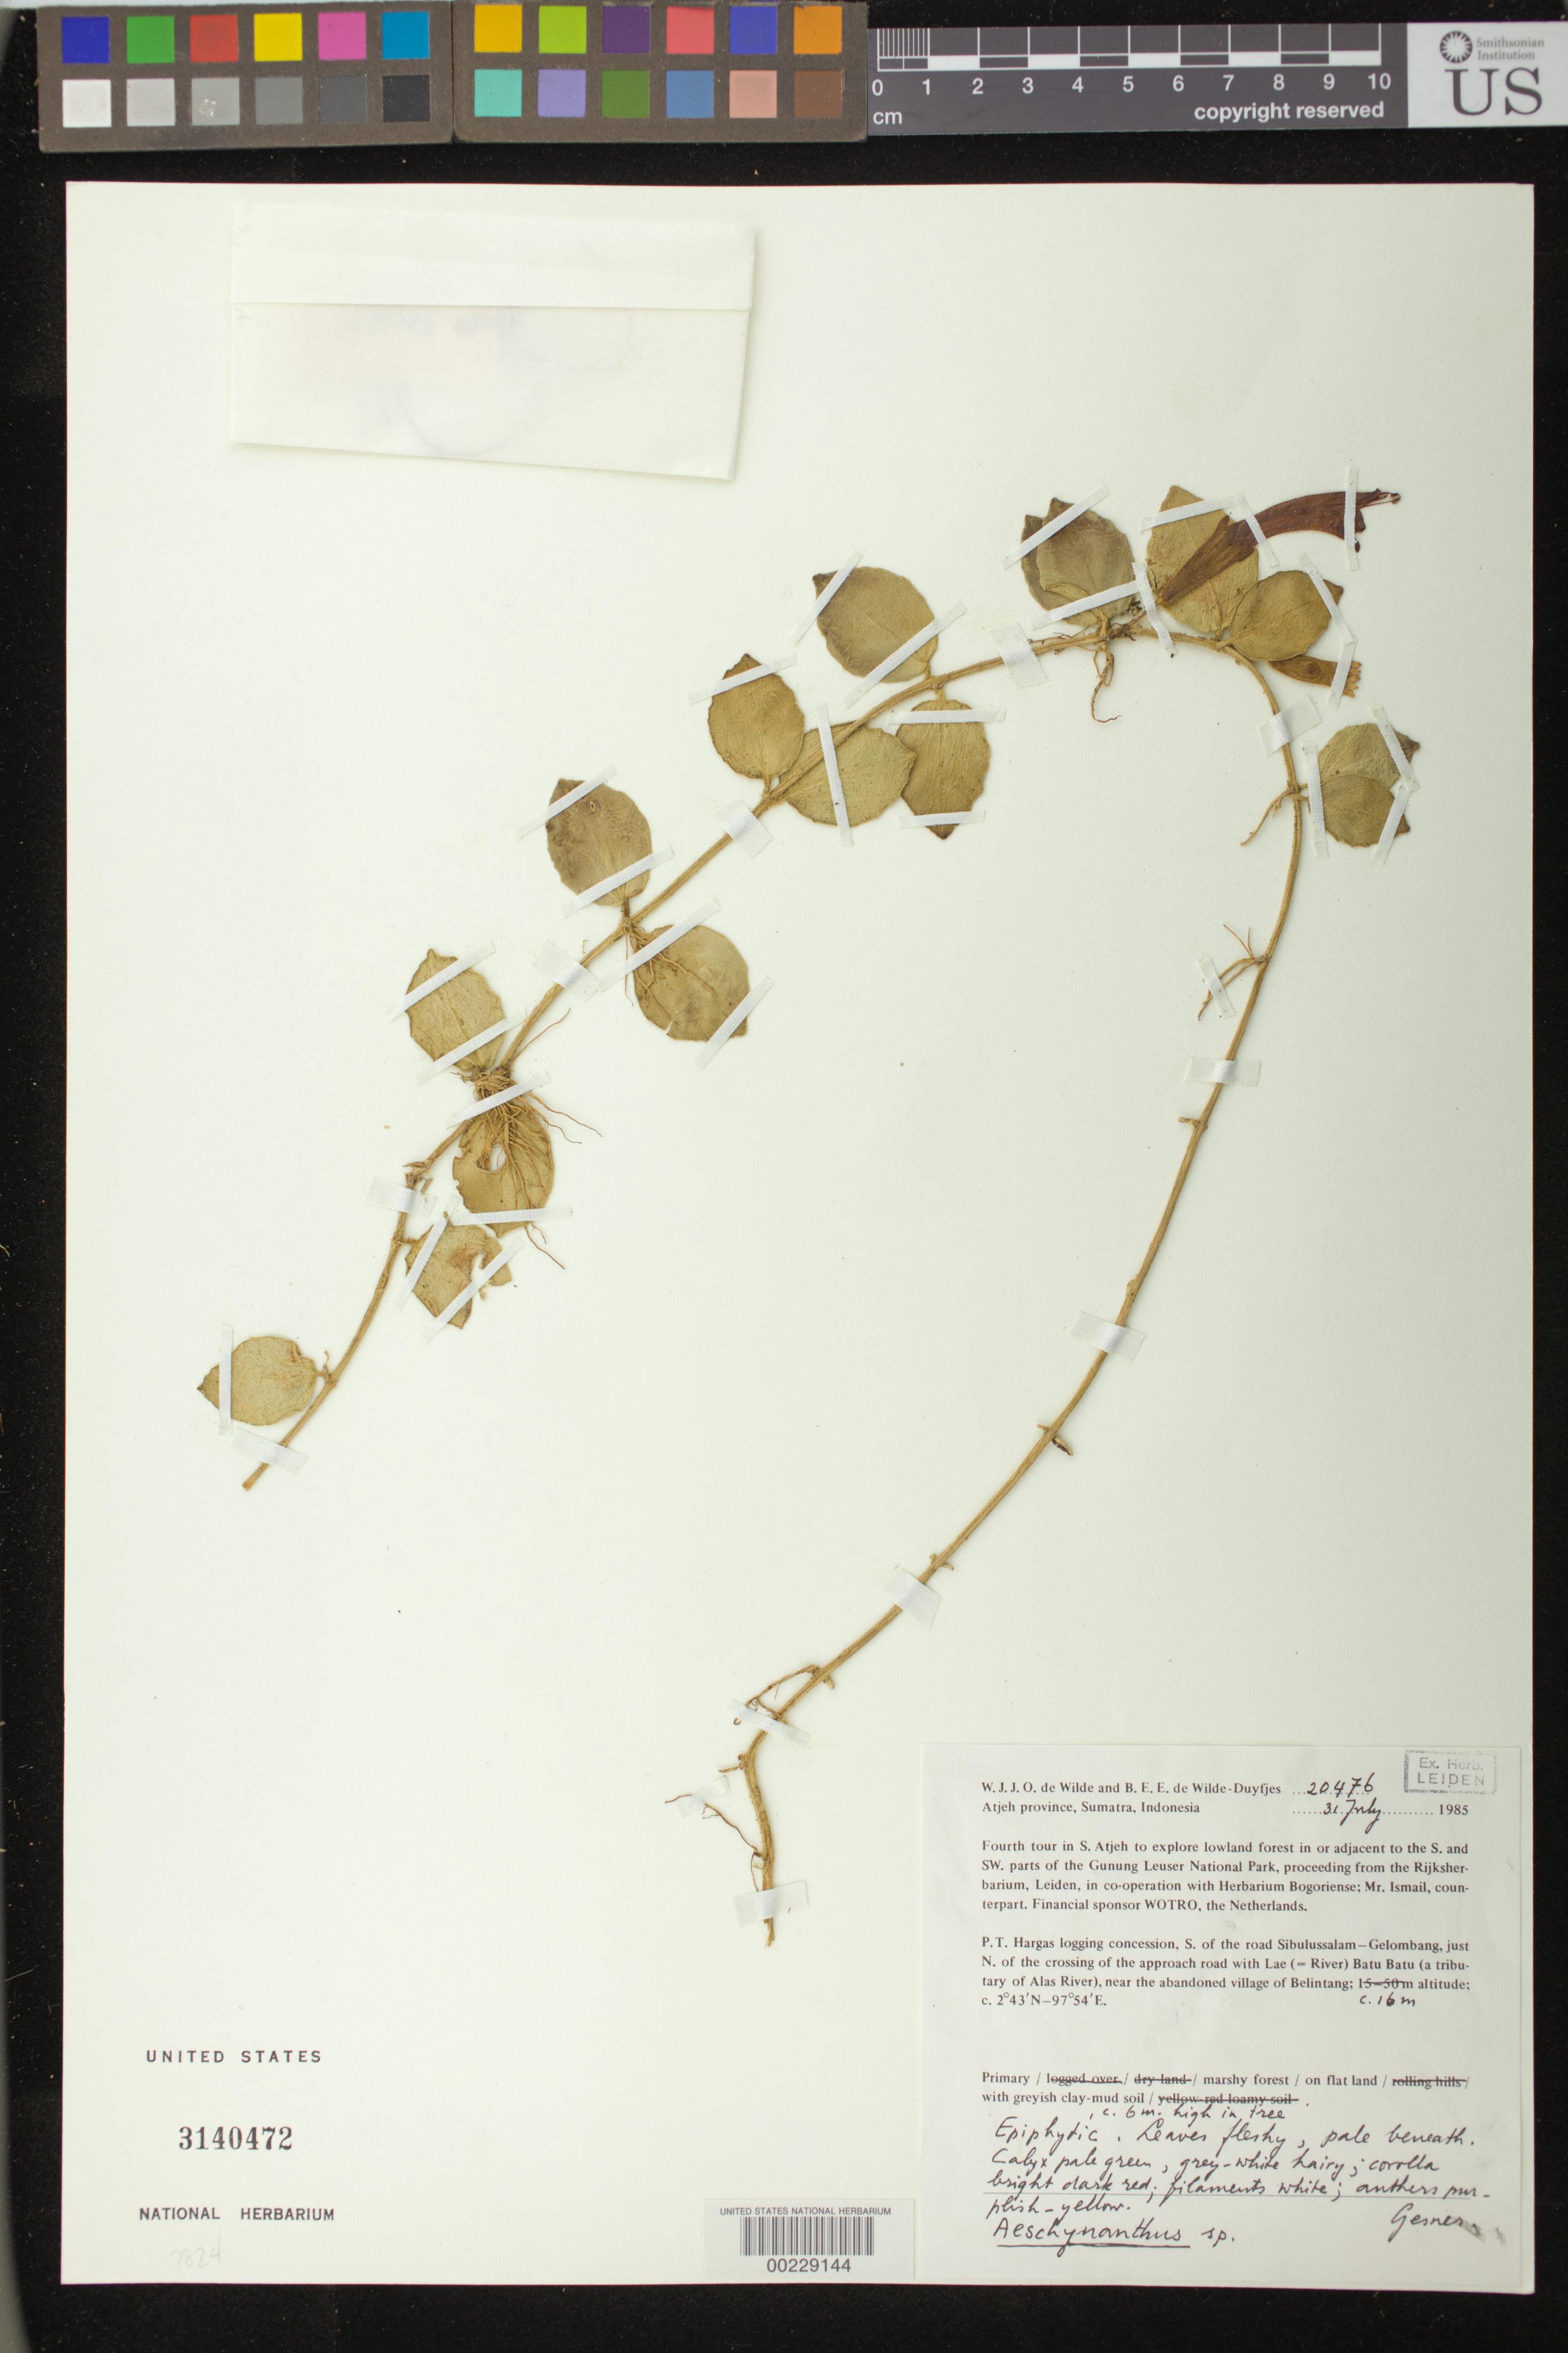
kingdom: Plantae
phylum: Tracheophyta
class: Magnoliopsida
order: Lamiales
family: Gesneriaceae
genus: Aeschynanthus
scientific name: Aeschynanthus sp.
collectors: W. J. de Wilde & B. E. de Wilde-Duyfjes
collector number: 20476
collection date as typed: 31 Jul 1985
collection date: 1985-07-31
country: Indonesia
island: Sumatra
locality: Aceh prov., P.t. hargas logging concession, s of sibulussalam- gelombang road, just n of crossing of approach road with lae batu batu, ...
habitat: Primary marshy forest on flat land with greyish clay-mud soil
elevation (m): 16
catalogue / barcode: US 3140472